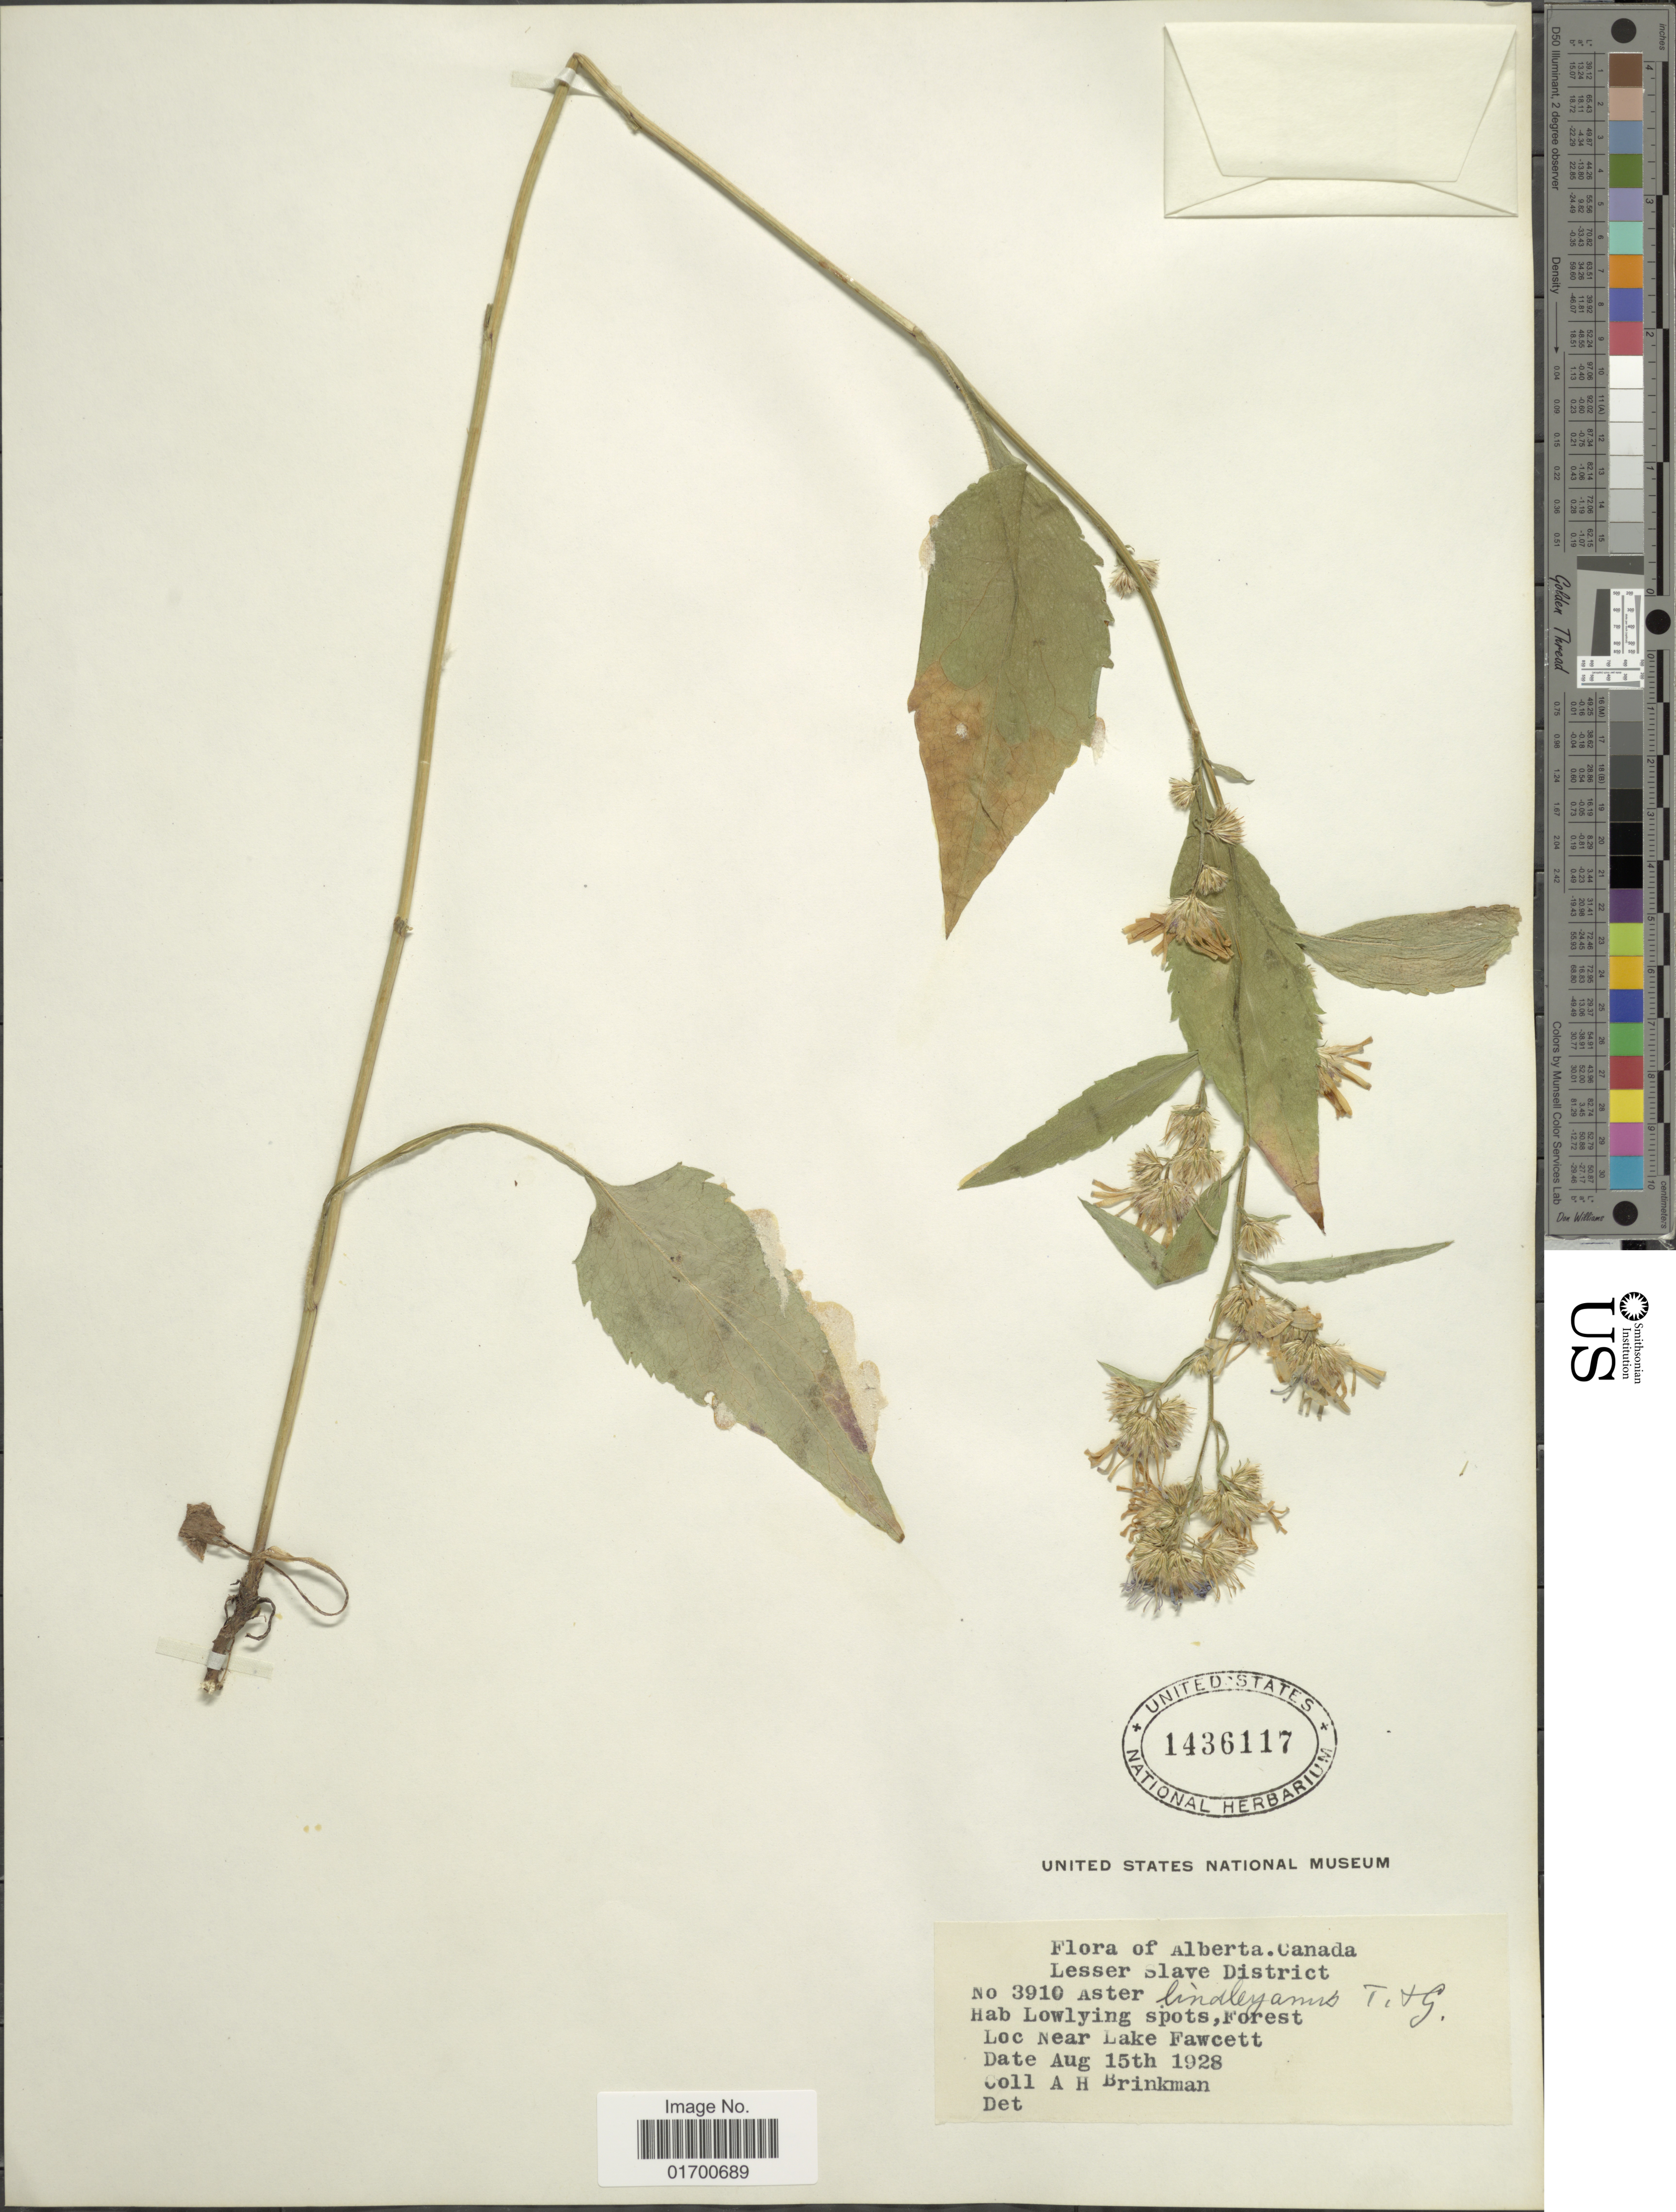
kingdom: Plantae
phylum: Tracheophyta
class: Magnoliopsida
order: Asterales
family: Asteraceae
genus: Symphyotrichum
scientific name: Symphyotrichum ciliolatum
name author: (Lindl.) Á. Löve & D. Löve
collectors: A. Brinkman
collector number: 3910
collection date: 1928-08-15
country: Canada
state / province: Alberta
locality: Lesser Slave District, Near Lake Fawcett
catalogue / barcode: US 1436117